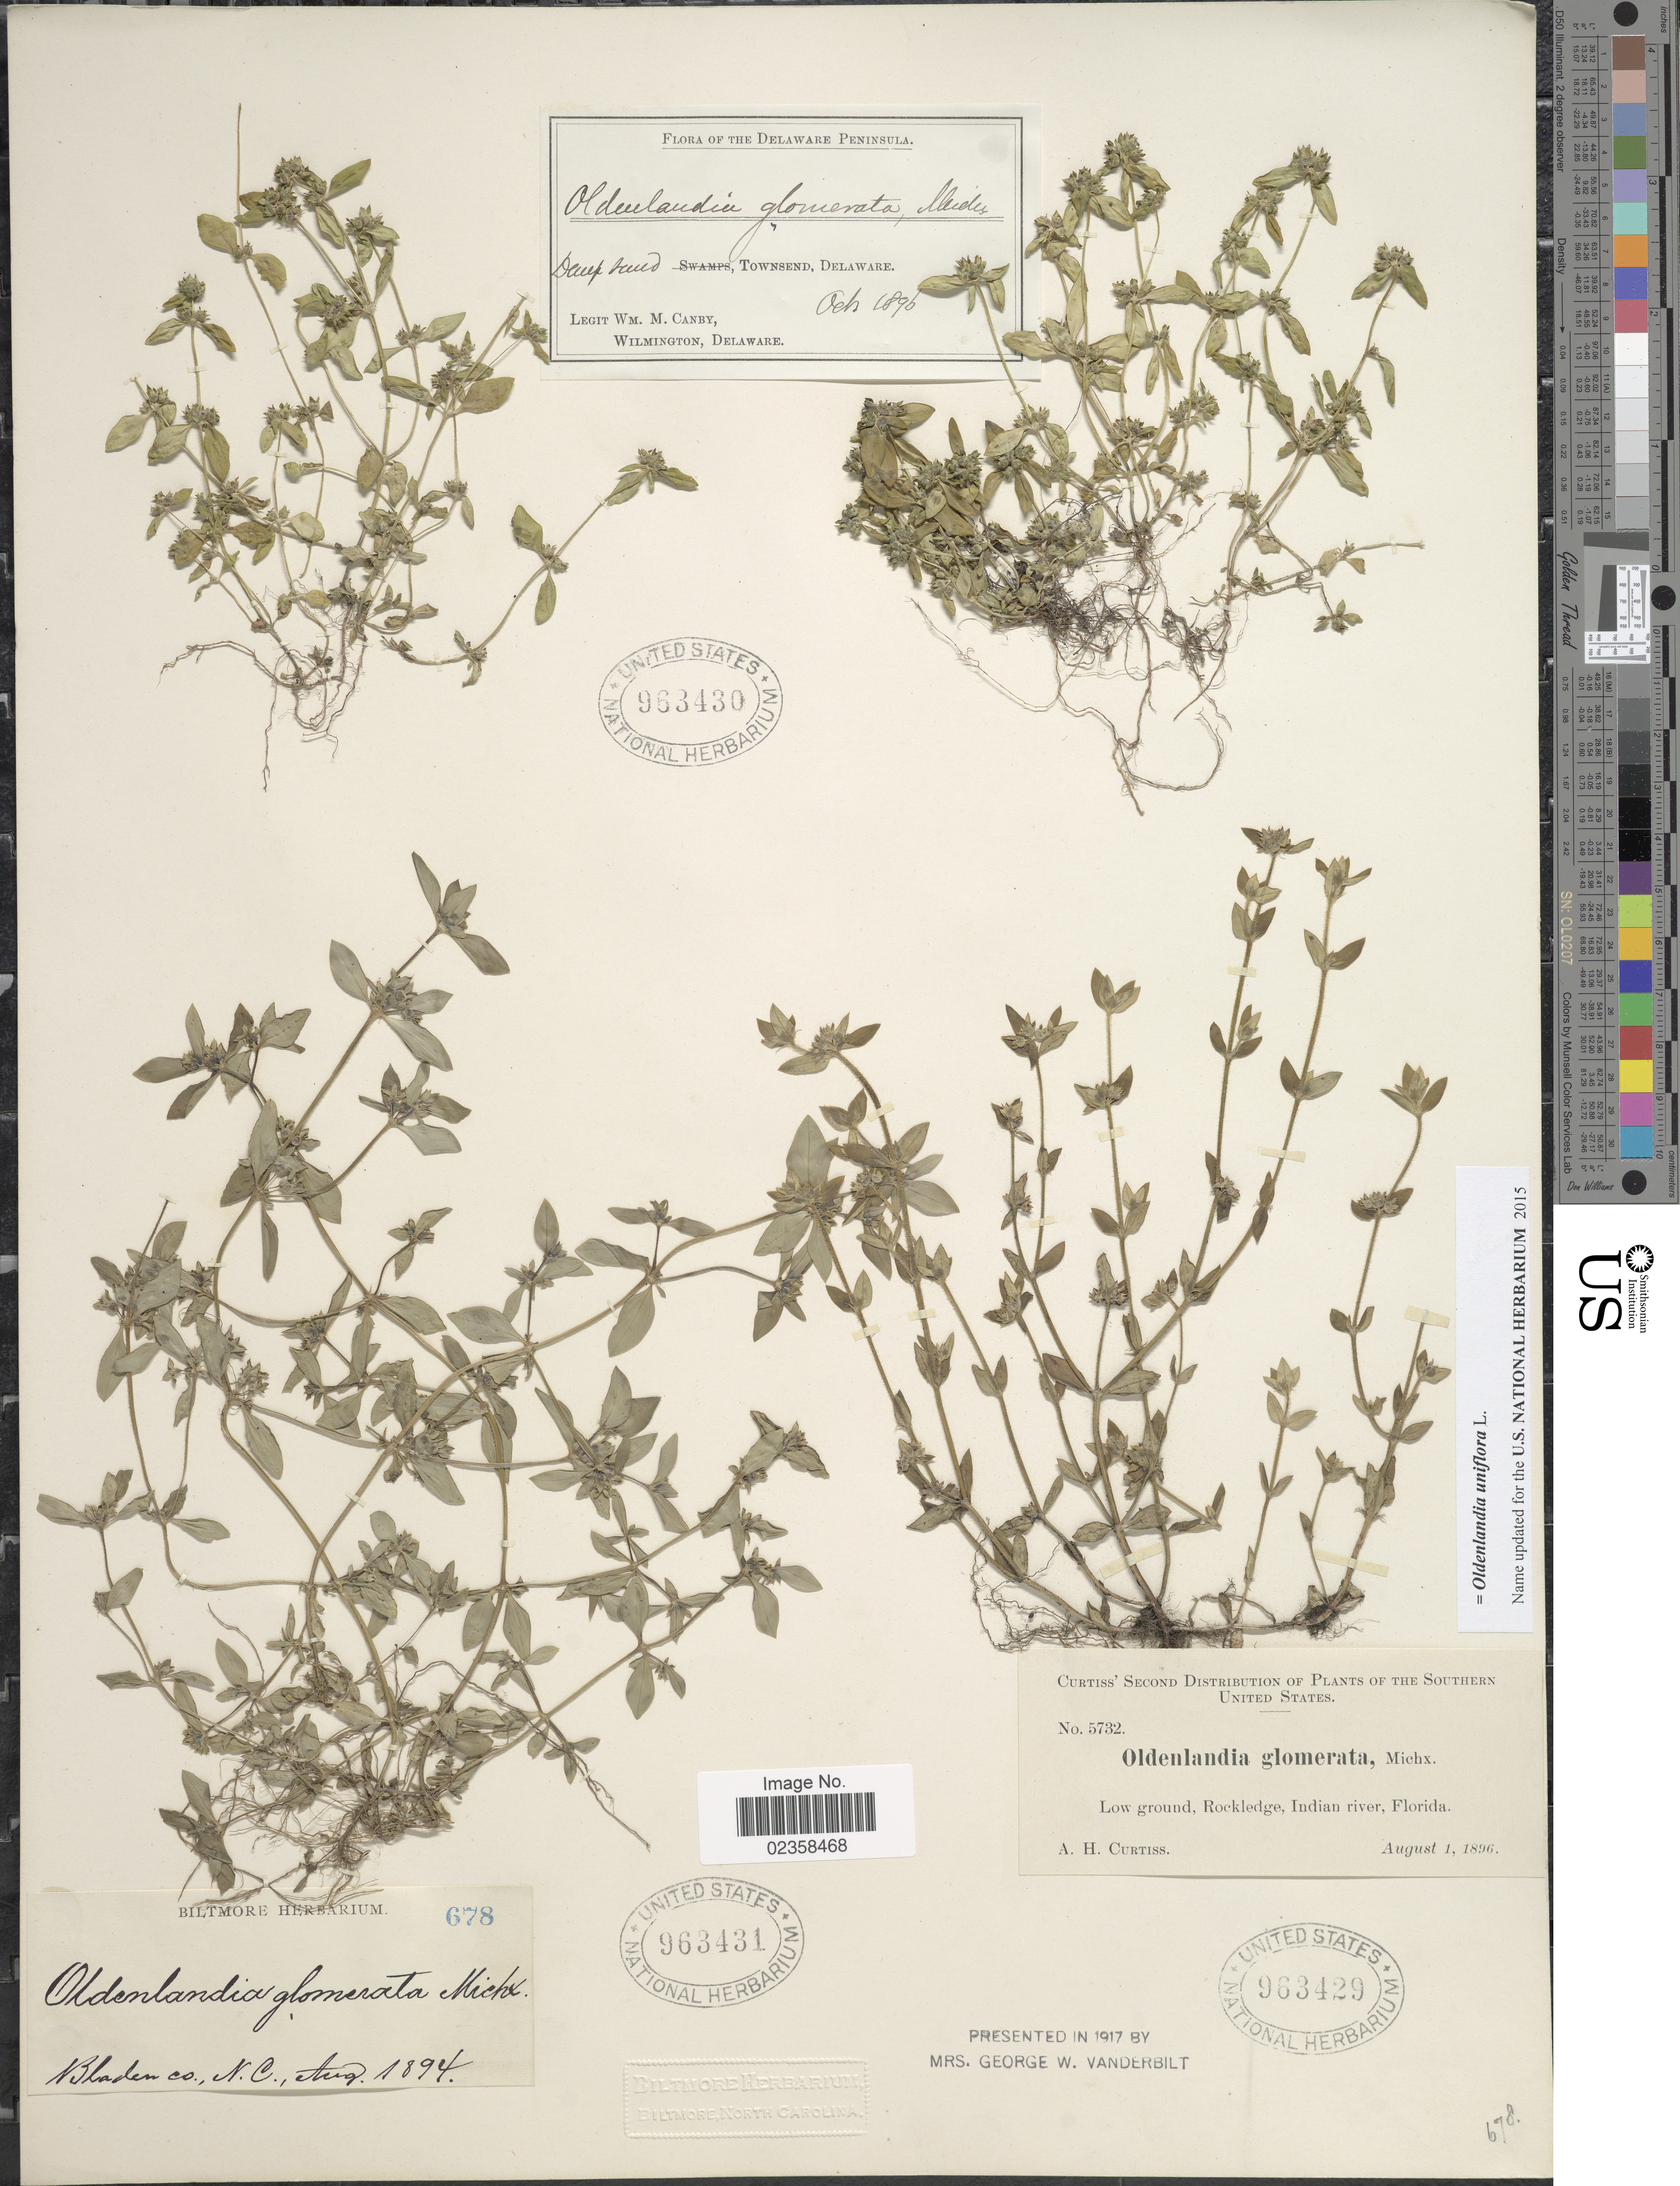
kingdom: Plantae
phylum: Tracheophyta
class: Magnoliopsida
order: Gentianales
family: Rubiaceae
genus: Oldenlandia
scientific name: Oldenlandia uniflora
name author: L.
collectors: W. M. Canby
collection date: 1896-10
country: United States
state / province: Delaware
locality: Townsend, Delaware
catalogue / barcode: US 963430-3